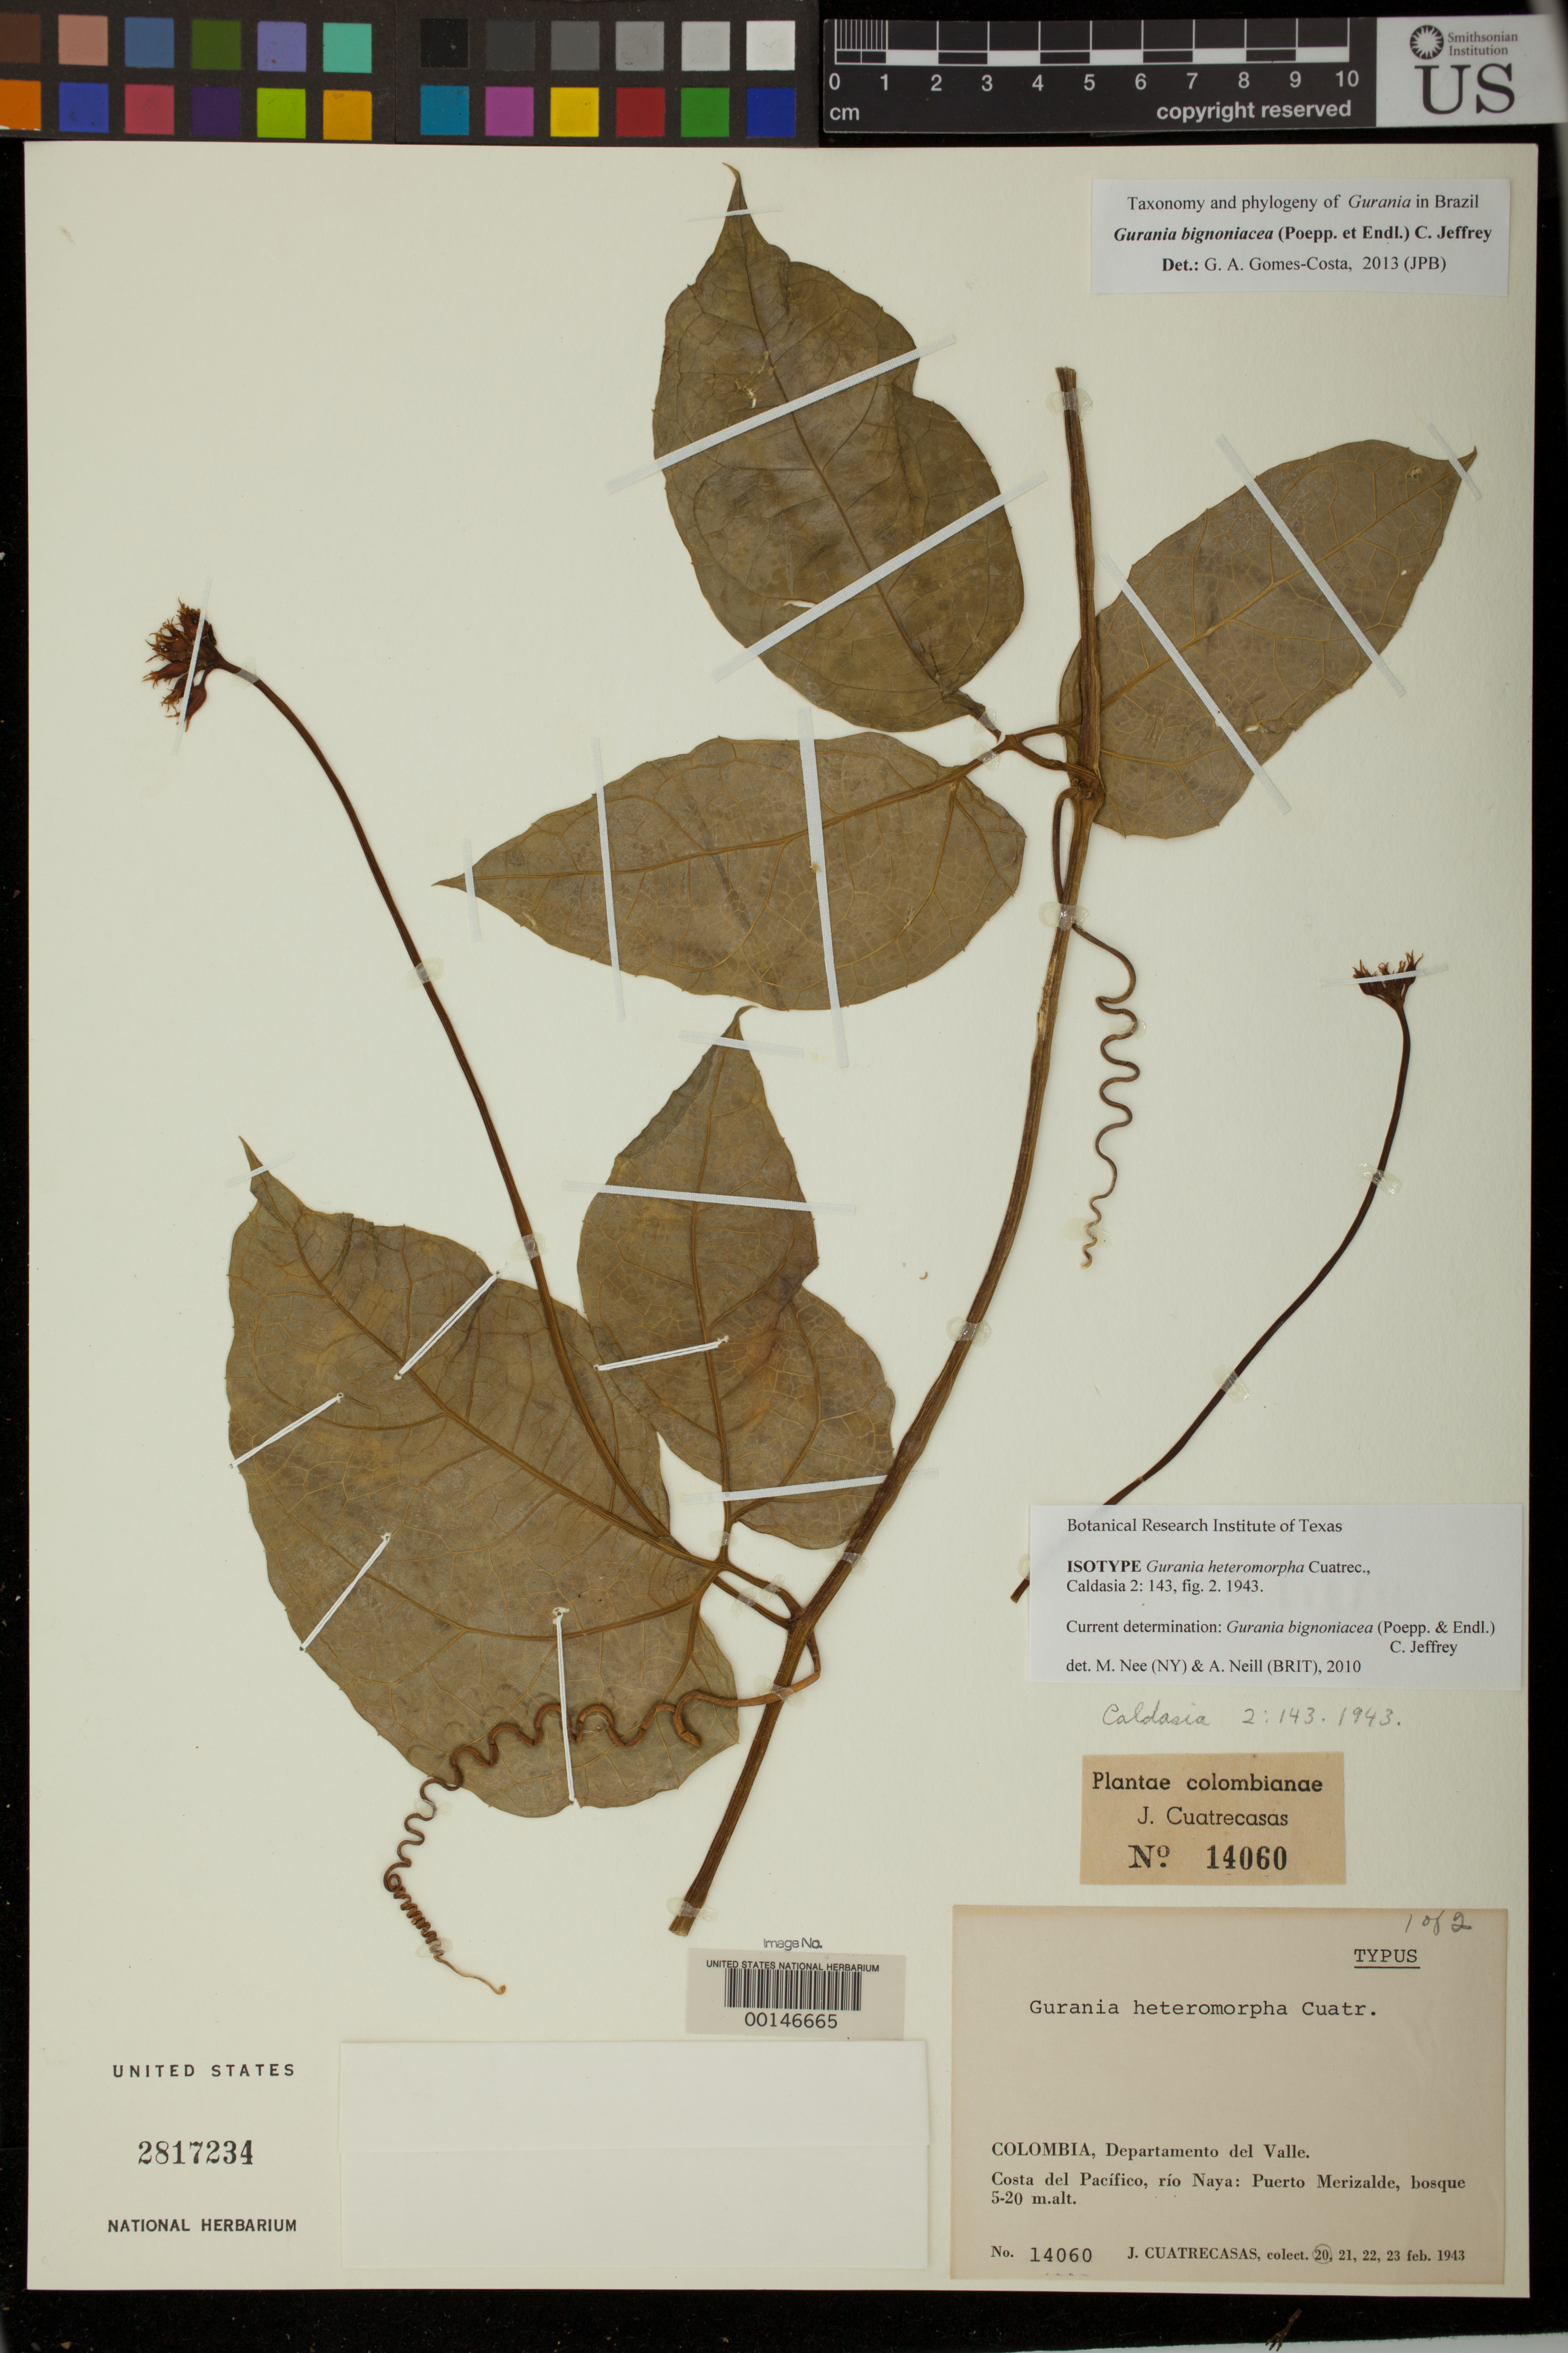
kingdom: Plantae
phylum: Tracheophyta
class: Magnoliopsida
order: Cucurbitales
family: Cucurbitaceae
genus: Gurania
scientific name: Gurania heteromorpha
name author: Cuatrec.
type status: Isotype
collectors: J. Cuatrecasas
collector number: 14060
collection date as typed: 20 Feb 1943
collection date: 1943-02-20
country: Colombia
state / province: Valle del Cauca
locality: Pacific Coast, Rio Naya, Puerto Merizalde.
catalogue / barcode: US 2817234